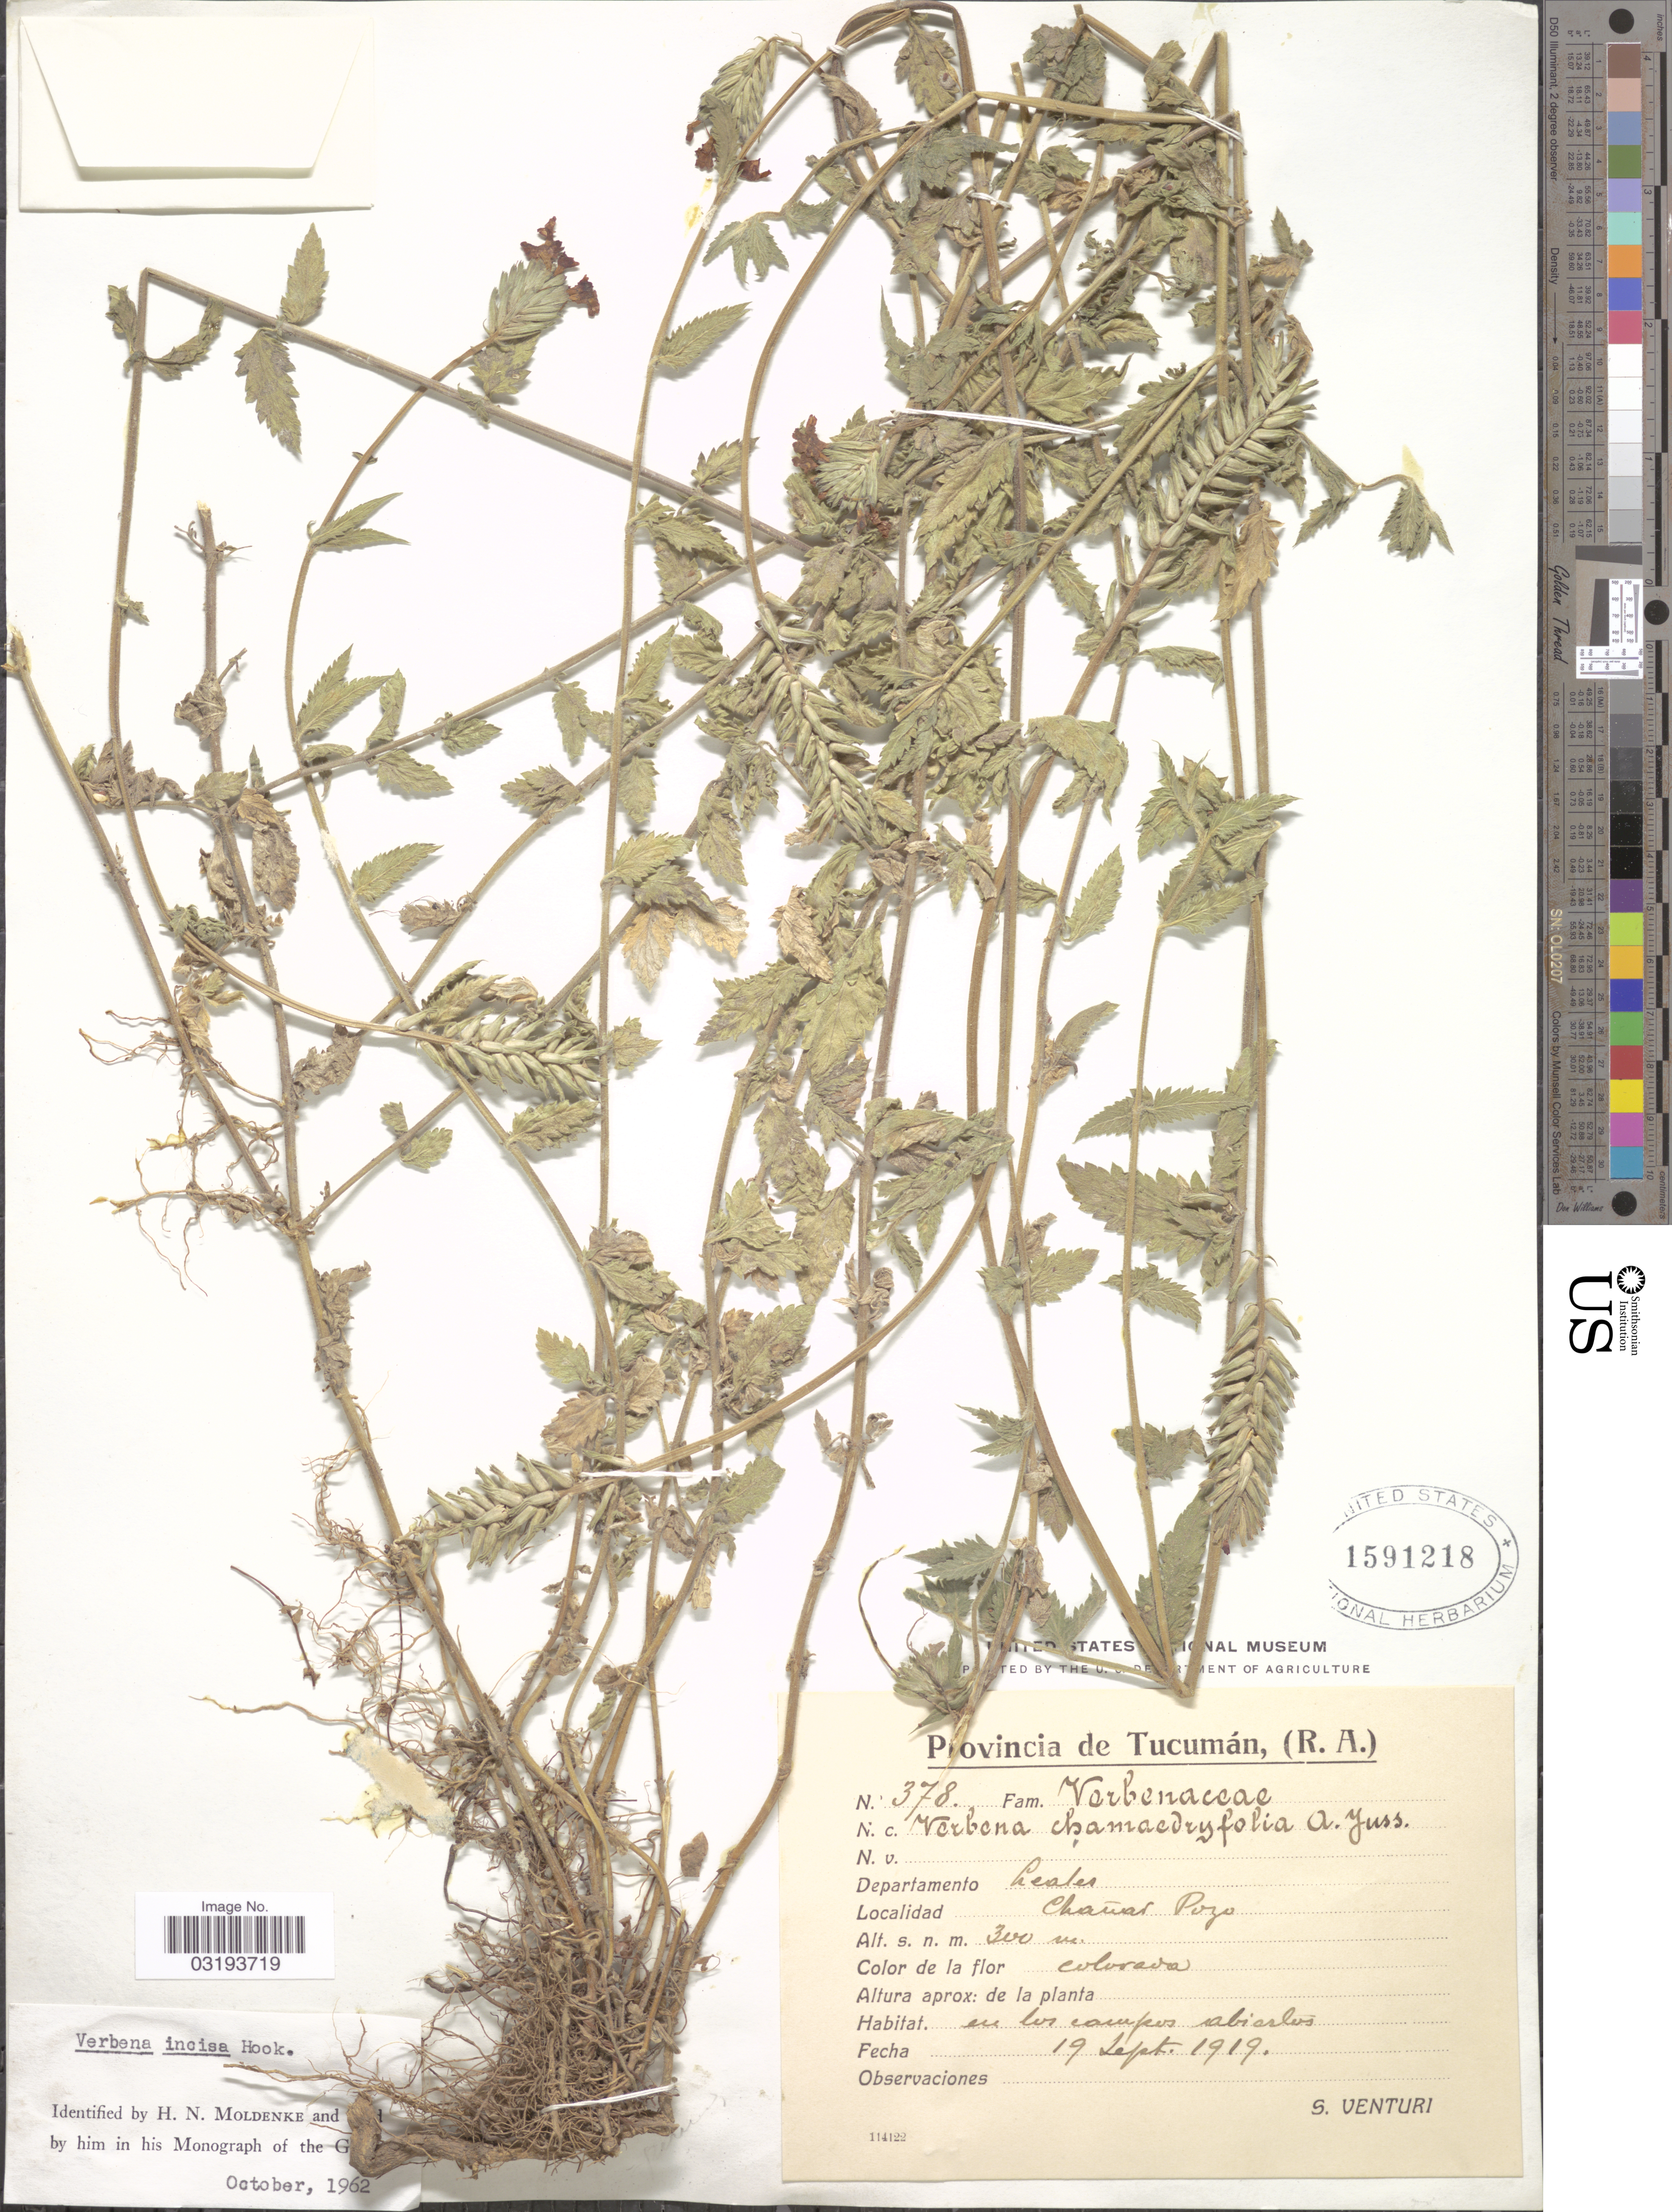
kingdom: Plantae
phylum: Tracheophyta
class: Magnoliopsida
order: Lamiales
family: Verbenaceae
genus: Verbena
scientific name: Verbena incisa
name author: Hook.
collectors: S. Venturi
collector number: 378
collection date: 1919-09-19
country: Argentina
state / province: Tucuman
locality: Departamento Leales, Chañar Pozo.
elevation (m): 300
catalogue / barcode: US 1591218